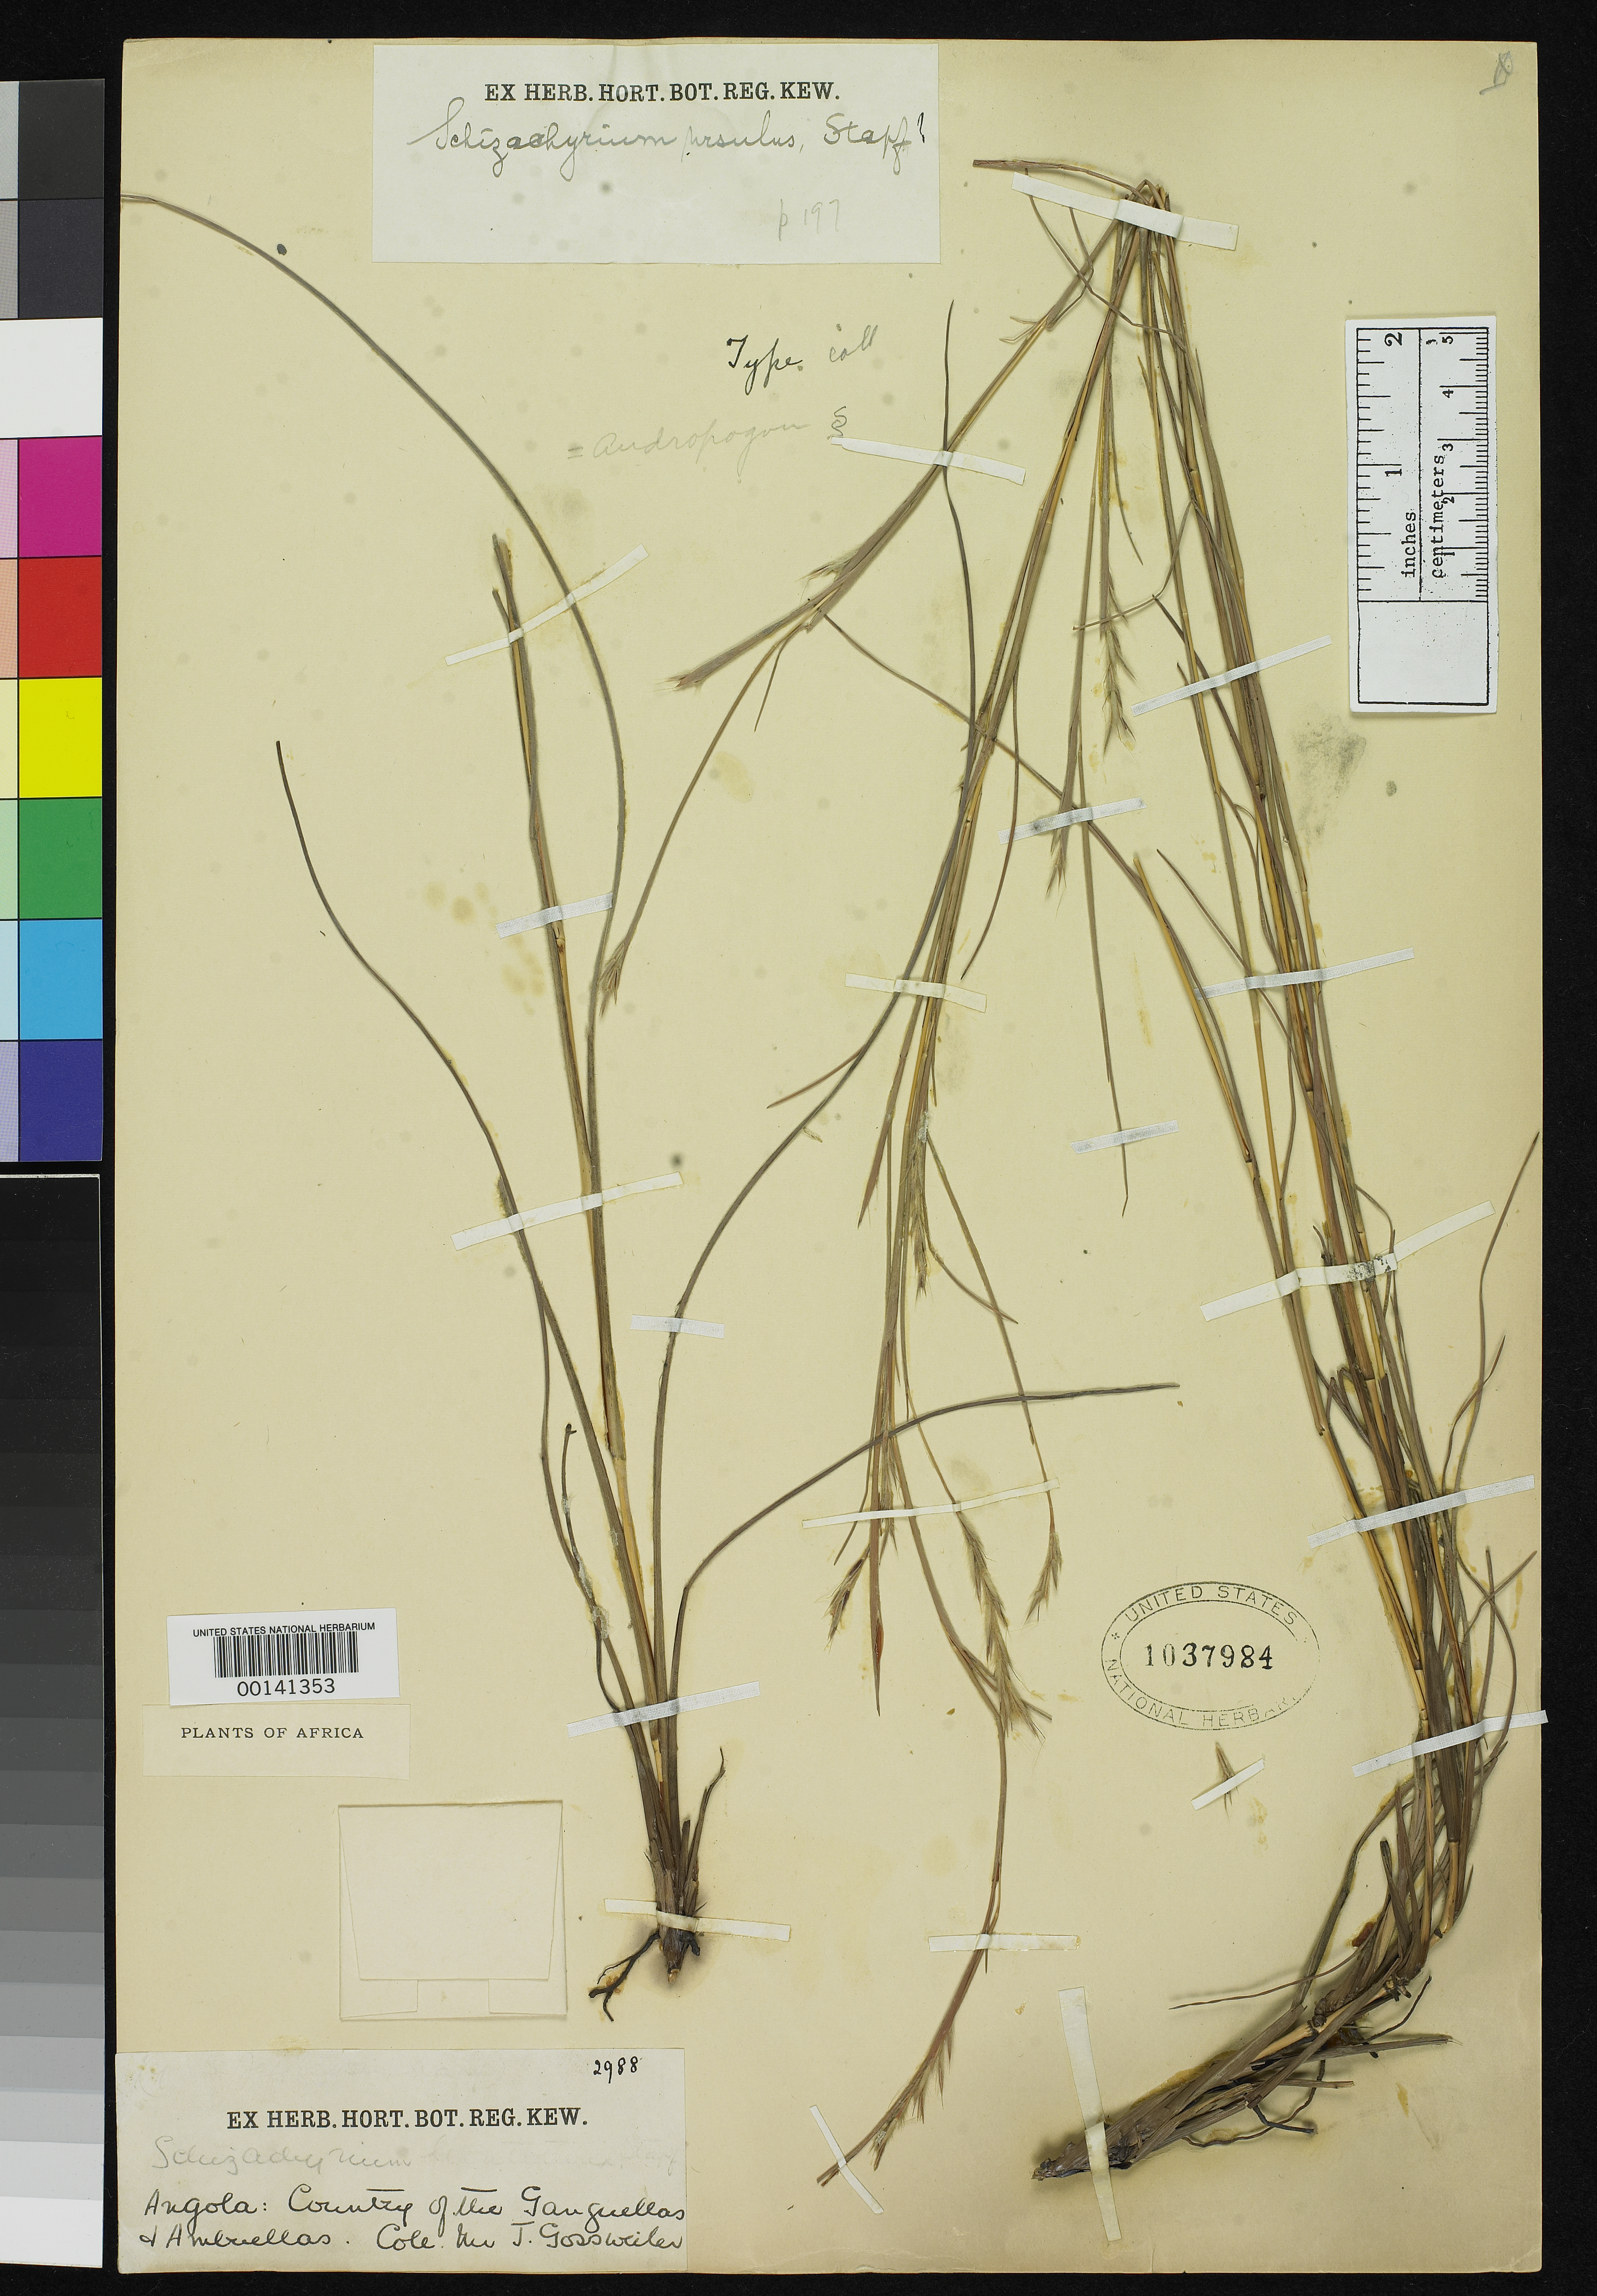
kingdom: Plantae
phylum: Tracheophyta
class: Liliopsida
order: Poales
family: Poaceae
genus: Schizachyrium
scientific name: Schizachyrium ursulus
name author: Stapf in Prain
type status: Isotype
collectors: J. Gossweiler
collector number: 2988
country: Angola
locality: Benguella Country [Benguela Province?] of Ganguellas and Ambuellas.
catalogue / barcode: US 1037984